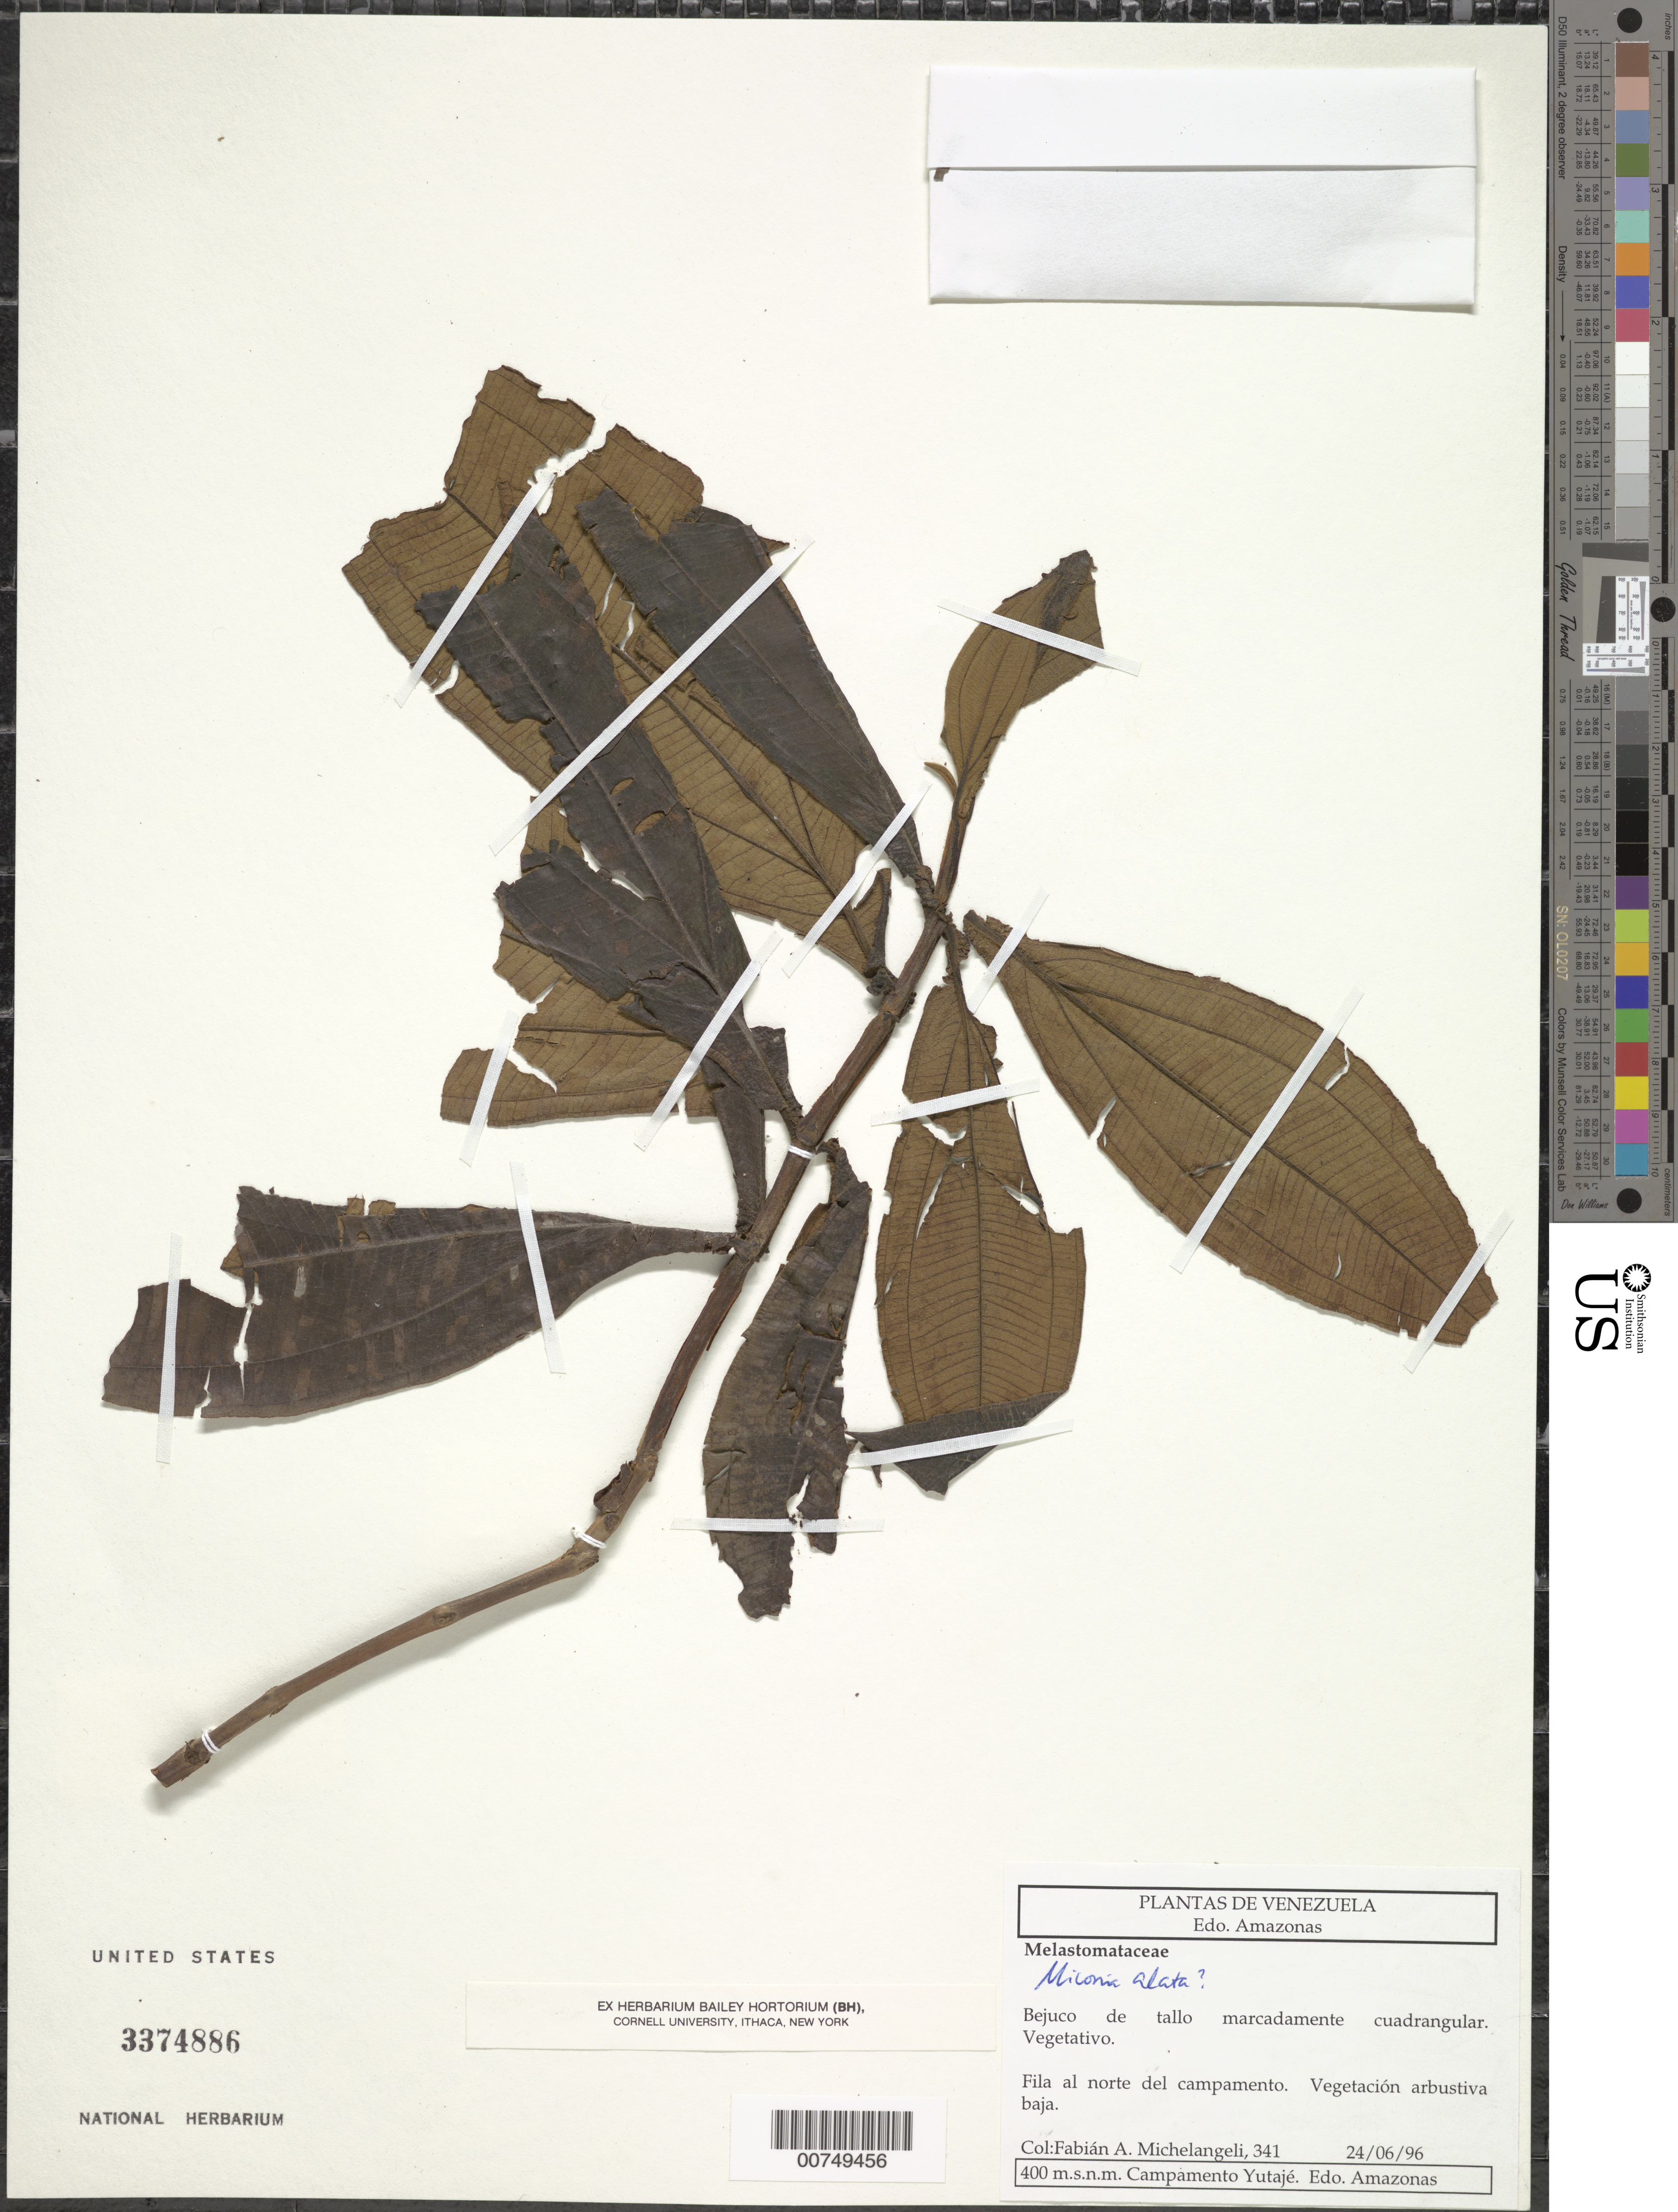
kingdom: Plantae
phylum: Tracheophyta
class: Magnoliopsida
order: Myrtales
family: Melastomataceae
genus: Miconia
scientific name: Miconia alata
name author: (Aubl.) DC.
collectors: F. A. Michelangeli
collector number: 341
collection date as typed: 24-Jun-96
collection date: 1996-06-24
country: Venezuela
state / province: Amazonas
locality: Campamento Yutajé, Fila al norte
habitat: Vegetación arbustiva baja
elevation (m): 400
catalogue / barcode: US 3374886